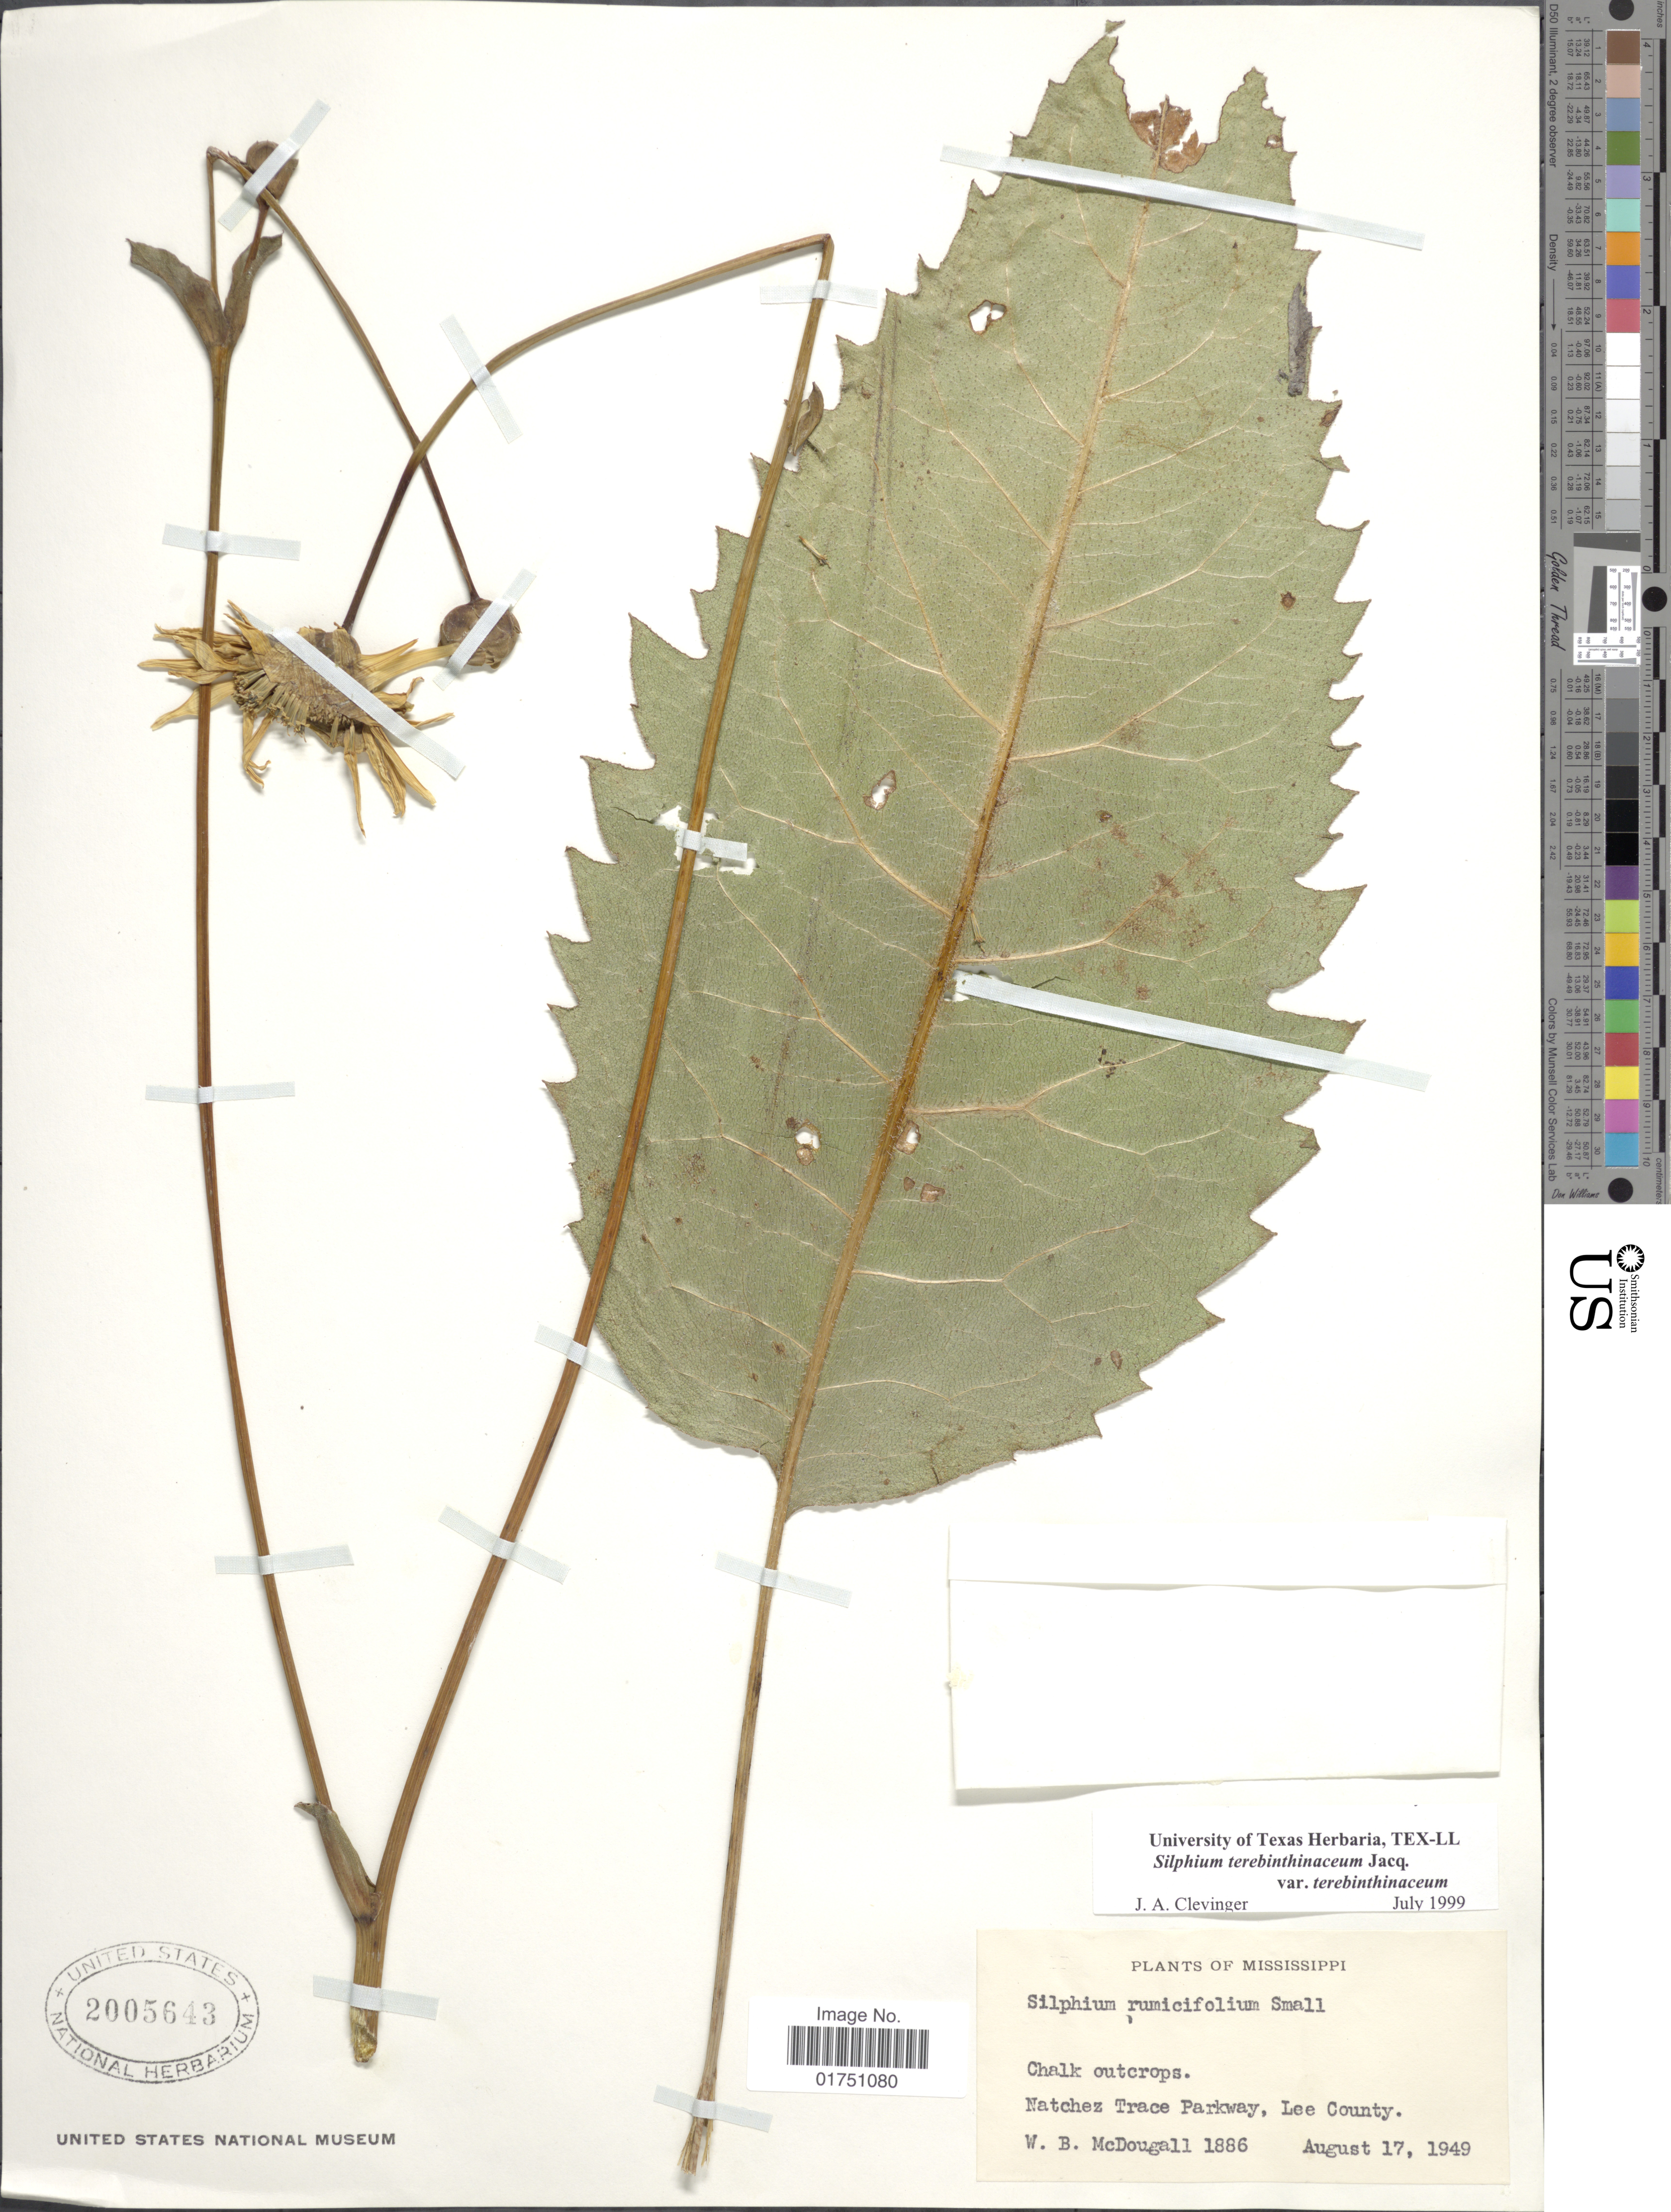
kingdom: Plantae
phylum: Tracheophyta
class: Magnoliopsida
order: Asterales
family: Asteraceae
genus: Silphium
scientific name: Silphium terebinthinaceum var. terebinthinaceum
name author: Jacq.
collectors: W. B. McDougall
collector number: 1886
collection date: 1949-08-17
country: United States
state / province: Mississippi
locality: Chalk outcrops. Natchez Trace Parkway, Lee County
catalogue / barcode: US 2005643